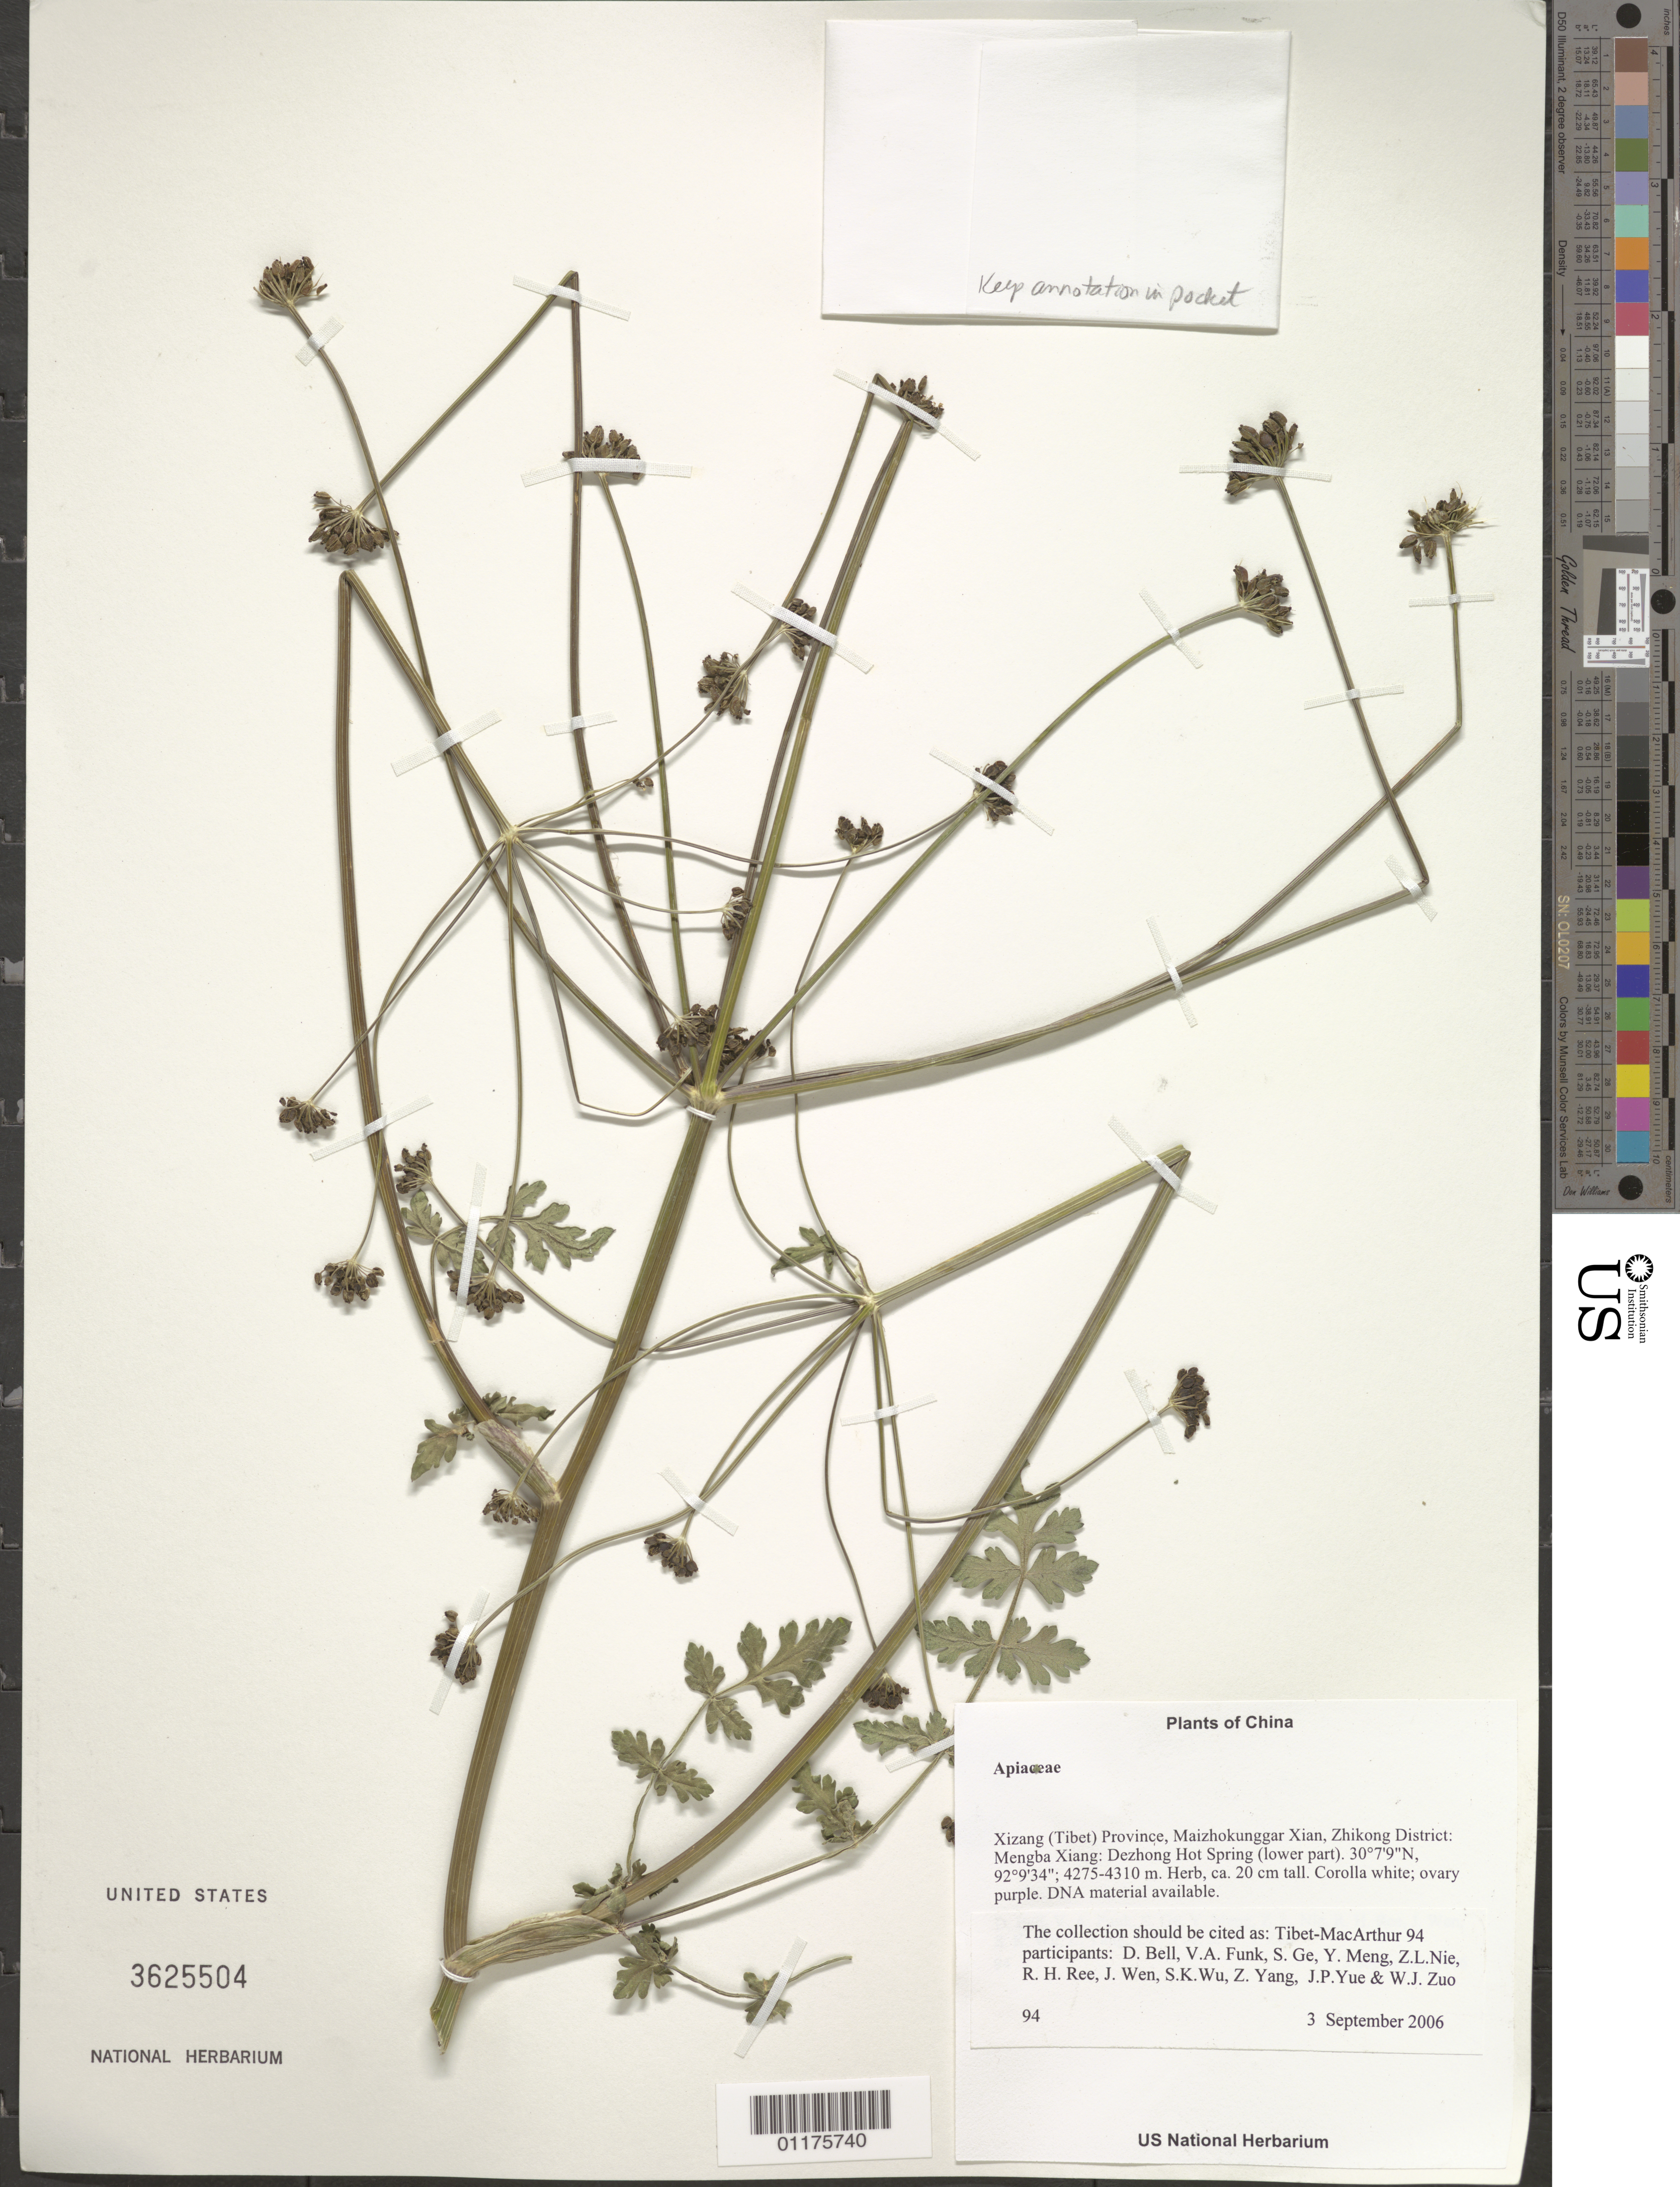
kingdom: Plantae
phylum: Tracheophyta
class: Magnoliopsida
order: Apiales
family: Apiaceae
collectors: Tibet-MacArthur, D. A. Bell, V. Funk, S. Ge, Y. Meng, Z. Nie, R. Ree, J. Wen, S. K. Wu, Z. Yang, J. Yue & W. Zuo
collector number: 94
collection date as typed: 03 Sep 2006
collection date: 2006-09-03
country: China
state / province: Xizang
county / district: Maizhokunggar Xian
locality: Zhikong District: Mengba Xiang:Dezhong Hot Spring (lower part).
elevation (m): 4275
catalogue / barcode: US 3625504